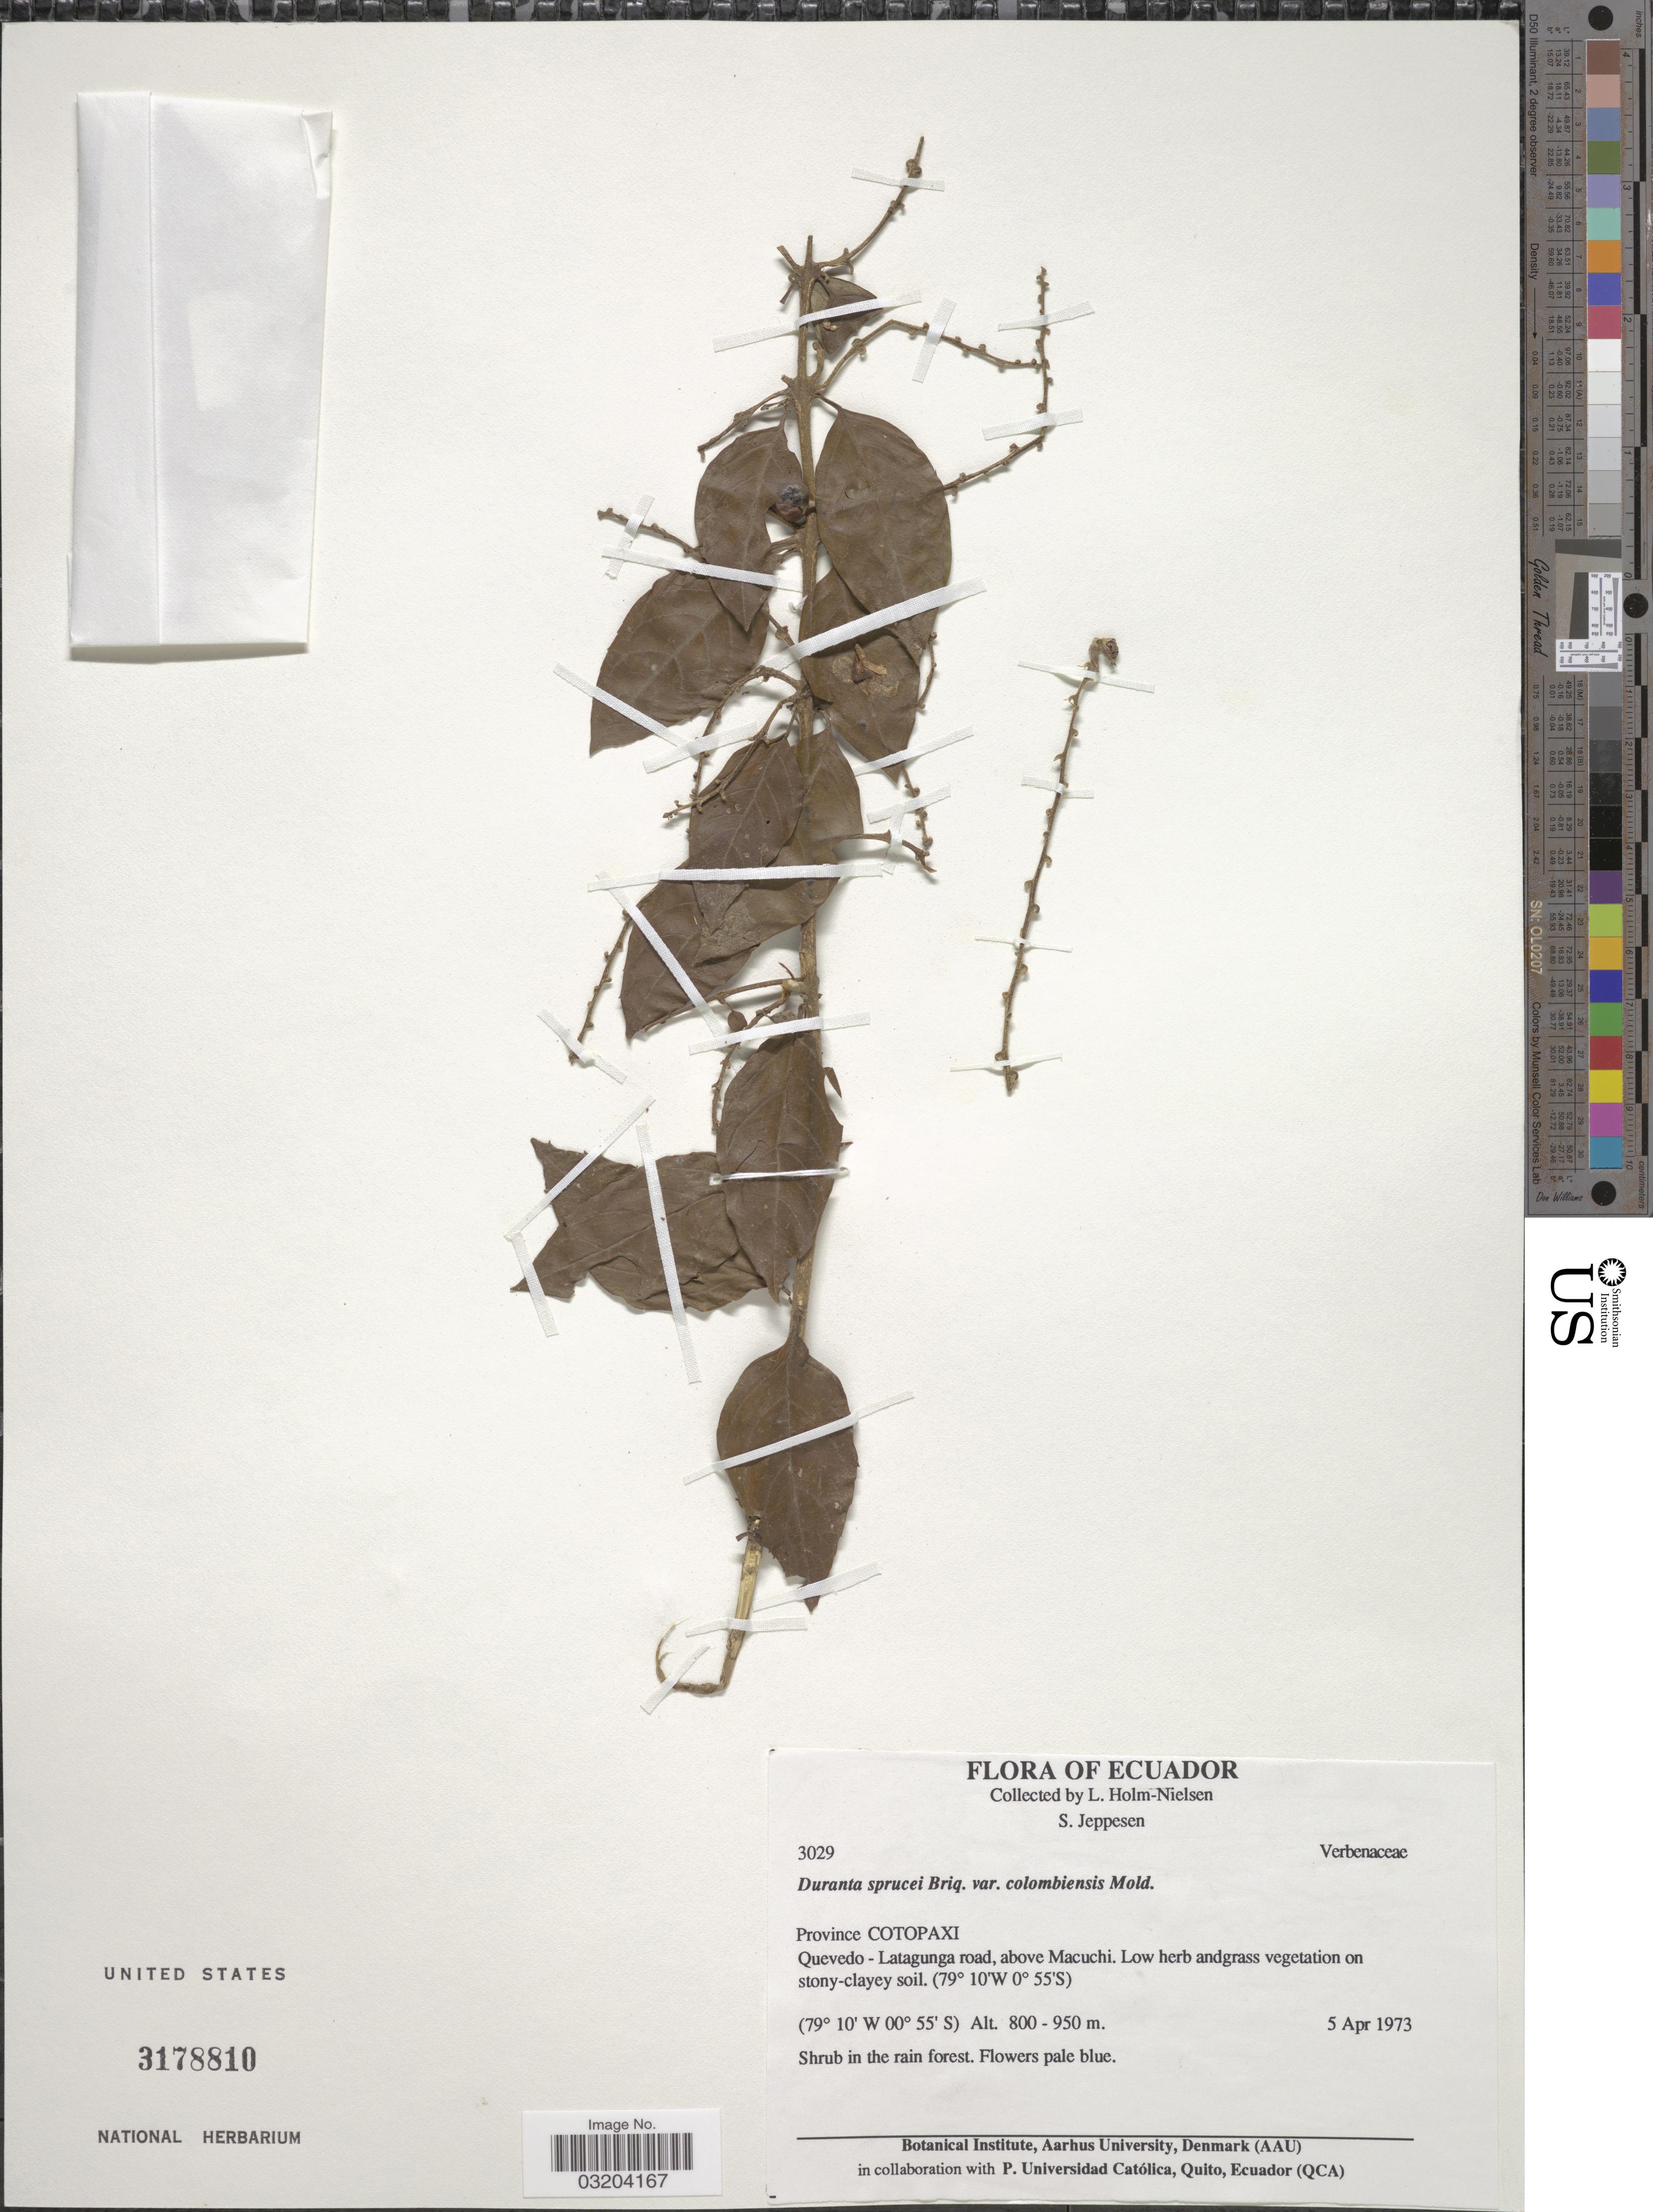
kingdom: Plantae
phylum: Tracheophyta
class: Magnoliopsida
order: Lamiales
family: Verbenaceae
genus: Duranta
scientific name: Duranta sp.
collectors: L. Holm-Nielsen & S. Jeppesen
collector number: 3029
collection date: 1973-04-05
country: Ecuador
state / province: Cotopaxi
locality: Quevedo - Latagunga road, above Macuchi.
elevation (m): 800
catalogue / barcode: US 3178810